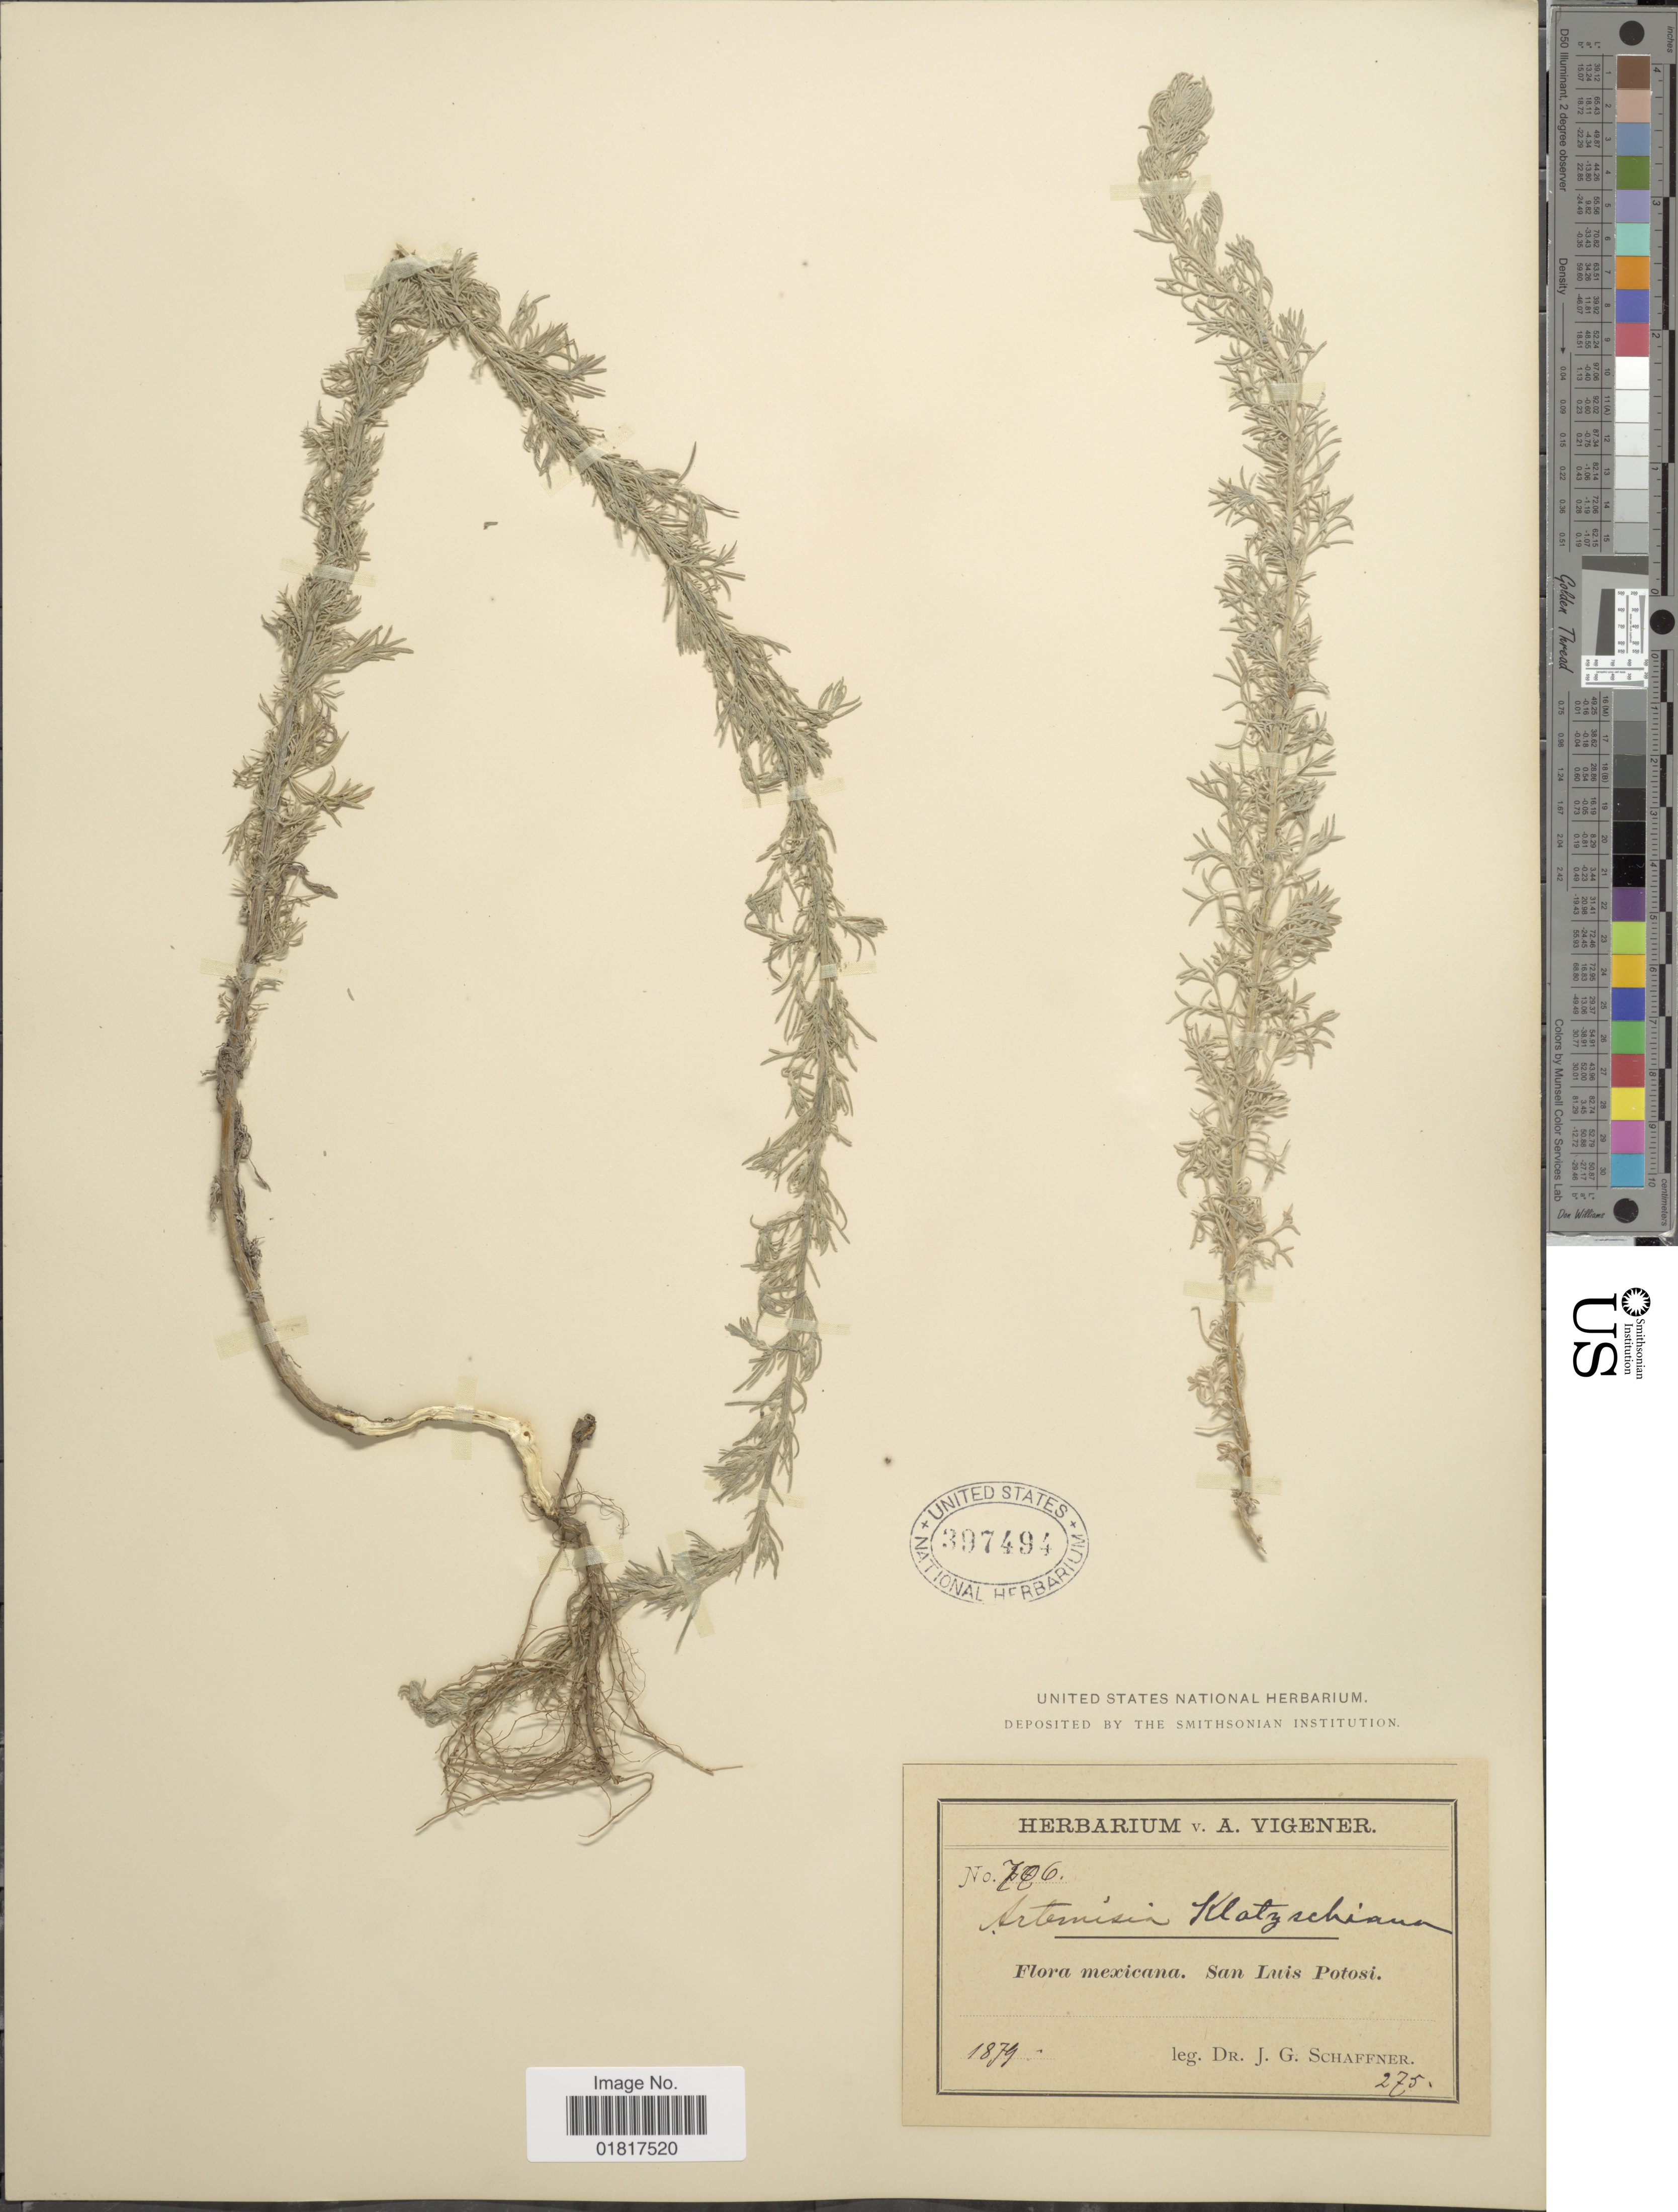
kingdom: Plantae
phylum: Tracheophyta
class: Magnoliopsida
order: Asterales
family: Asteraceae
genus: Artemisia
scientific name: Artemisia klotzchiana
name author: Besser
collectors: J. G. Schaffner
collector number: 706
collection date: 1879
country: Mexico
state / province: San Luis Potosí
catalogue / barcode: US 397494